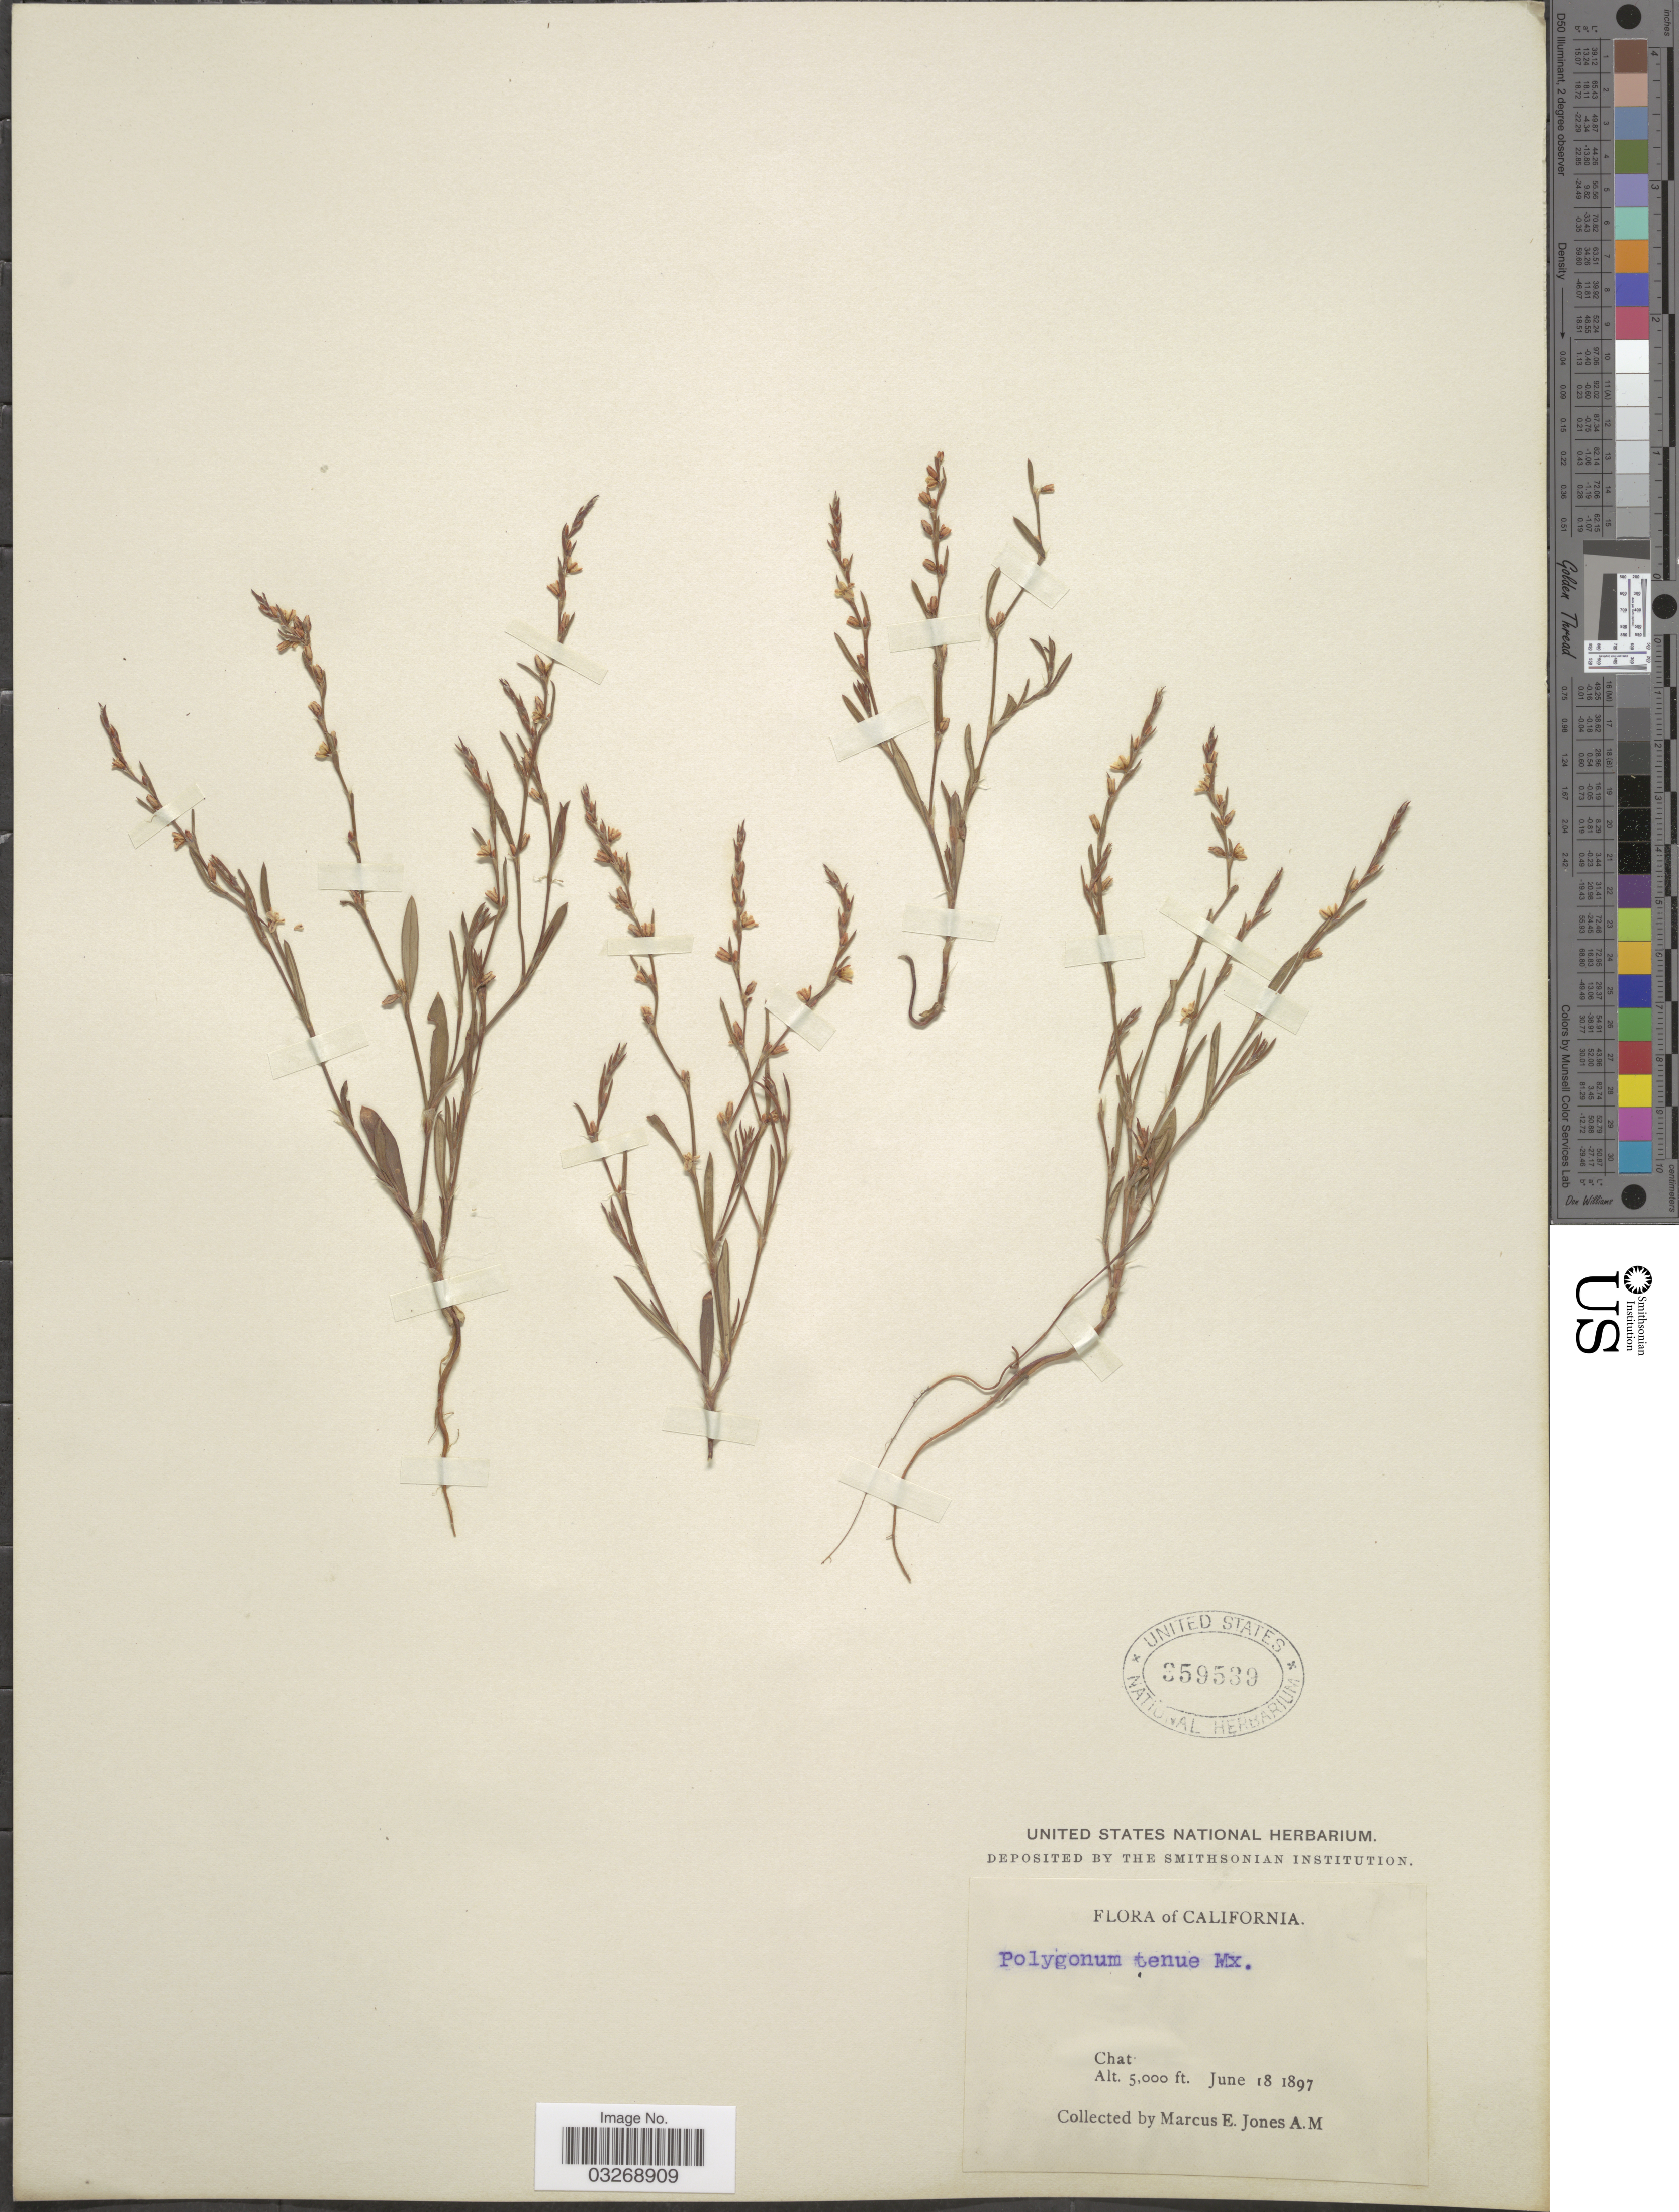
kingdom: Plantae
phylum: Tracheophyta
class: Magnoliopsida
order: Caryophyllales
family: Polygonaceae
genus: Polygonum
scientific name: Polygonum douglasii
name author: Greene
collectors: M. E. Jones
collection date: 1897-06-18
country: United States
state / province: California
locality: Chat.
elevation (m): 1524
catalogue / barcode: US 359539